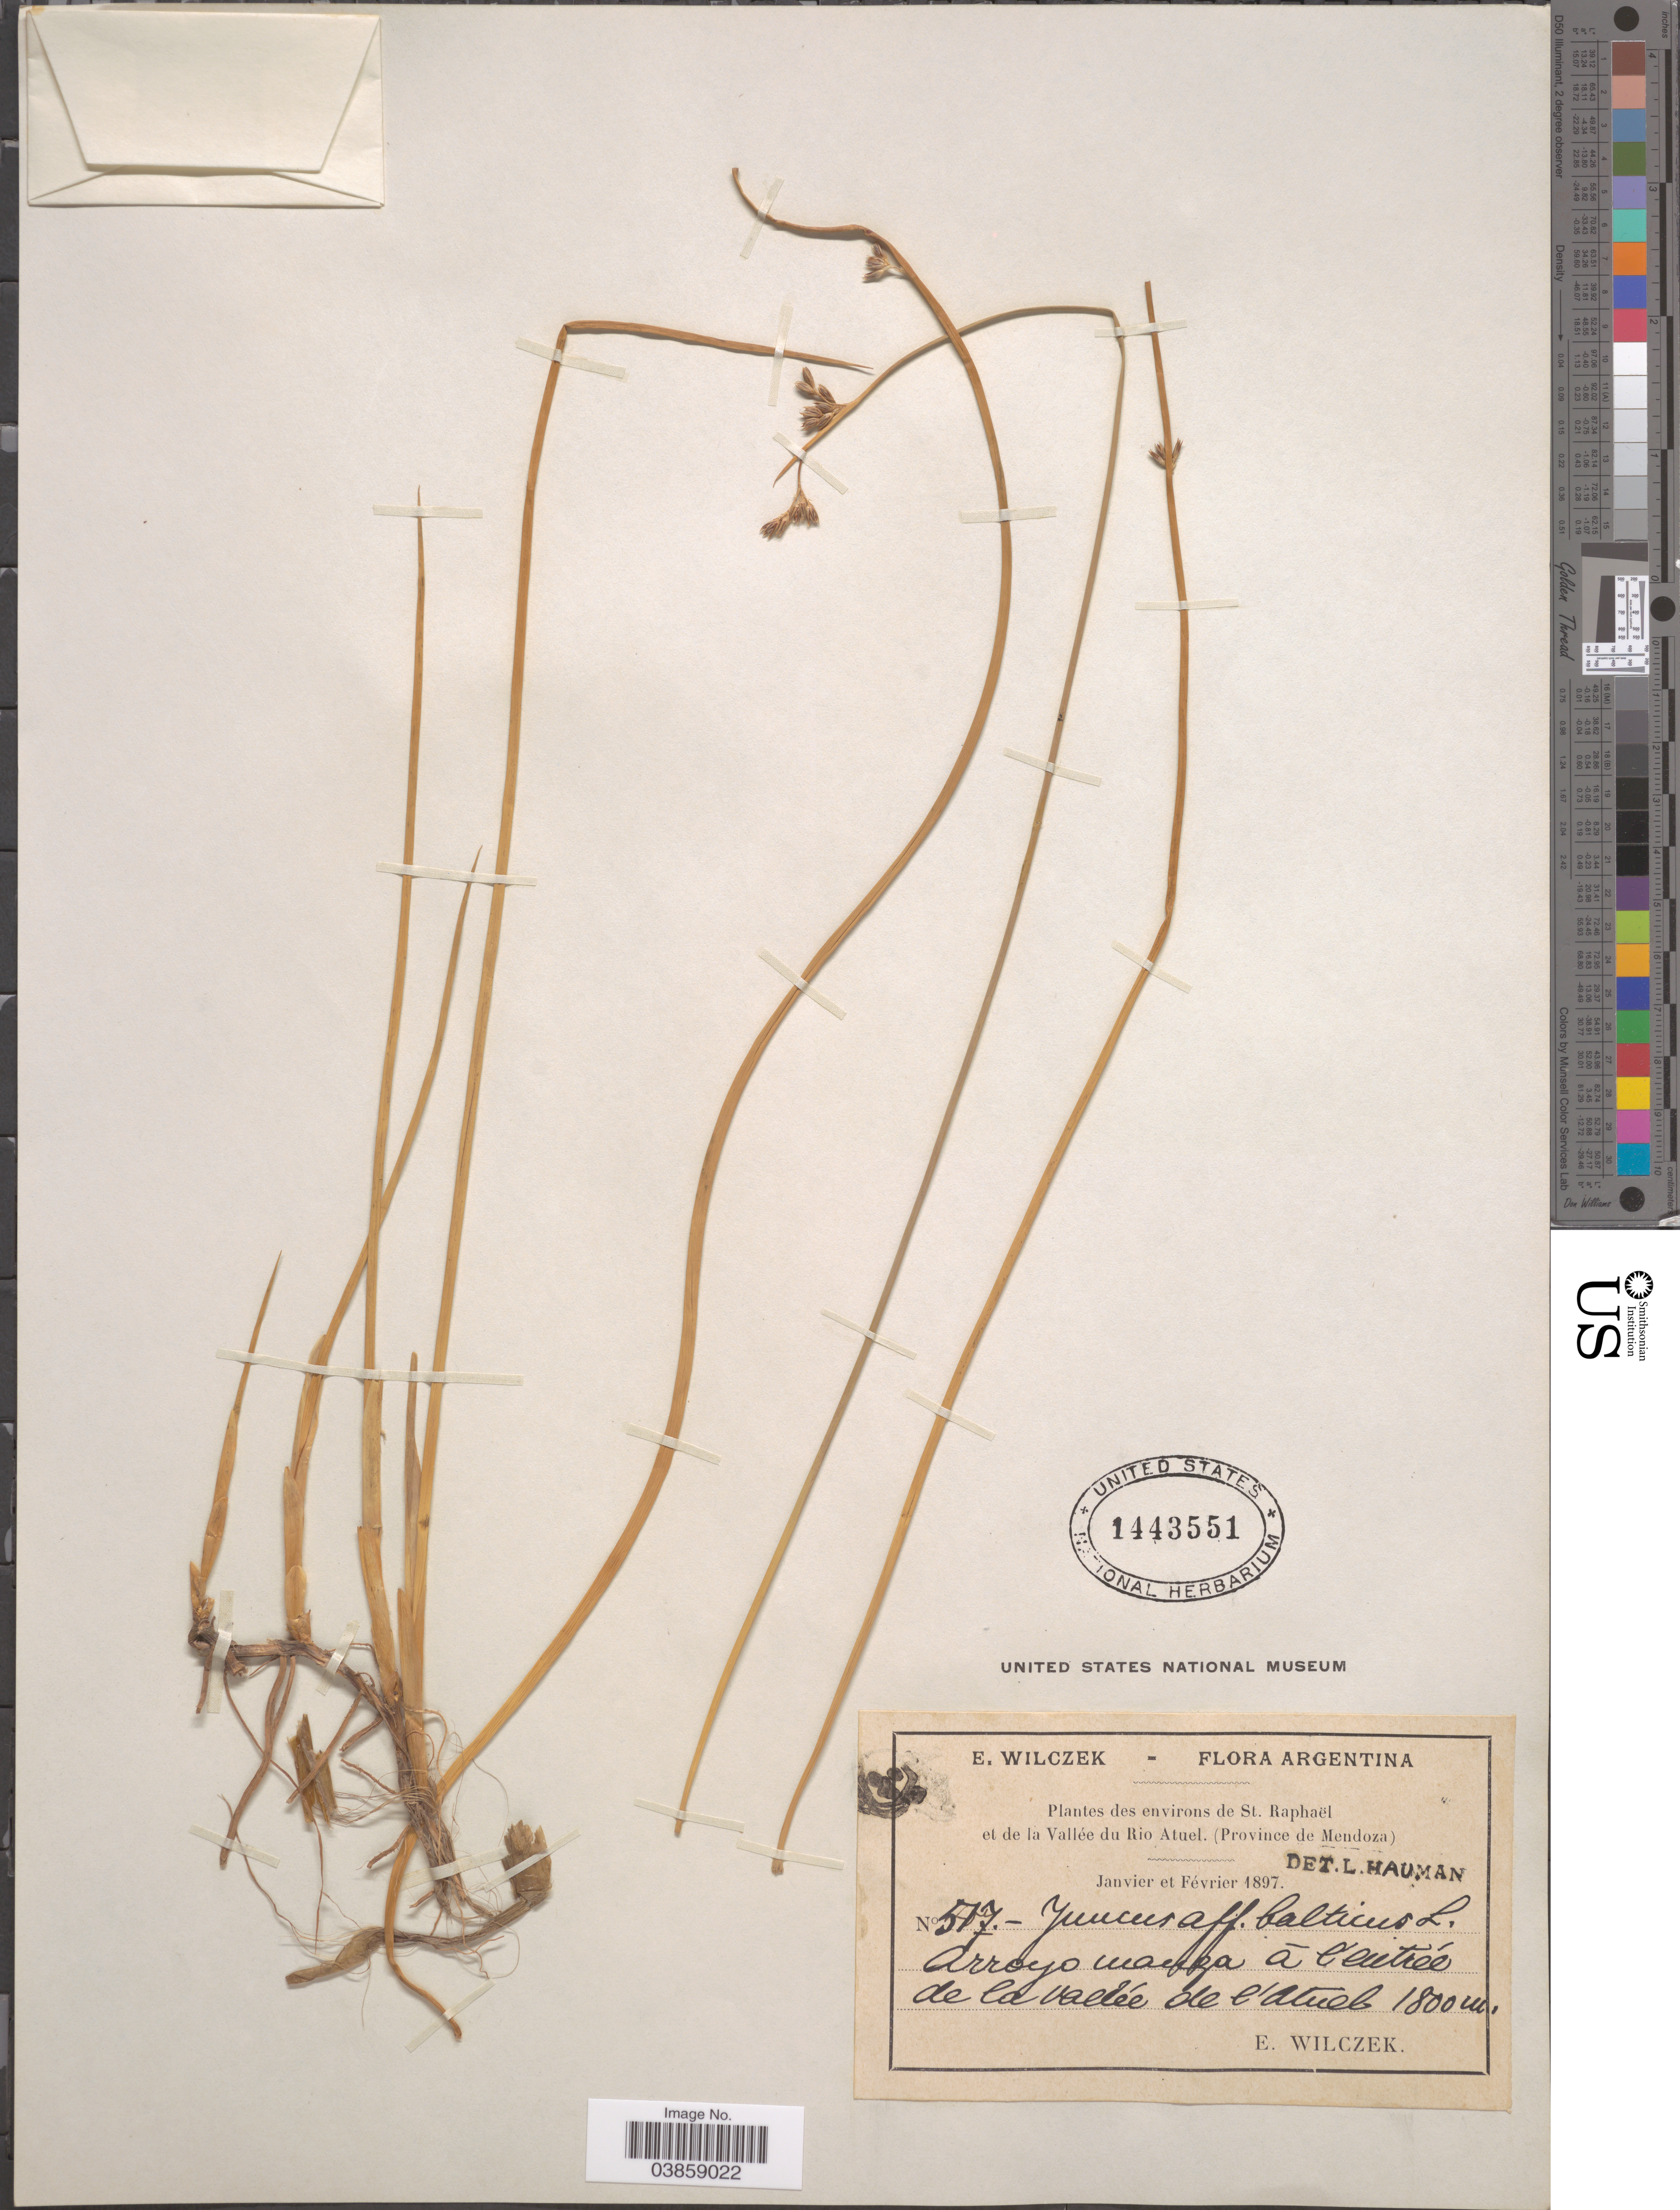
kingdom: Plantae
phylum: Tracheophyta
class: Liliopsida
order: Poales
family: Juncaceae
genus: Juncus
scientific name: Juncus balticus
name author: Willd.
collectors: E. Wilczek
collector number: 517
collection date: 1897-01/1897-02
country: Argentina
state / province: Mendoza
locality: Environs de St. Raphaël et de la Vallée du Rio Atuel. Arroyo manza ā l'entrée de la vallée de l'Atnel.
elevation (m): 1800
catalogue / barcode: US 1443551